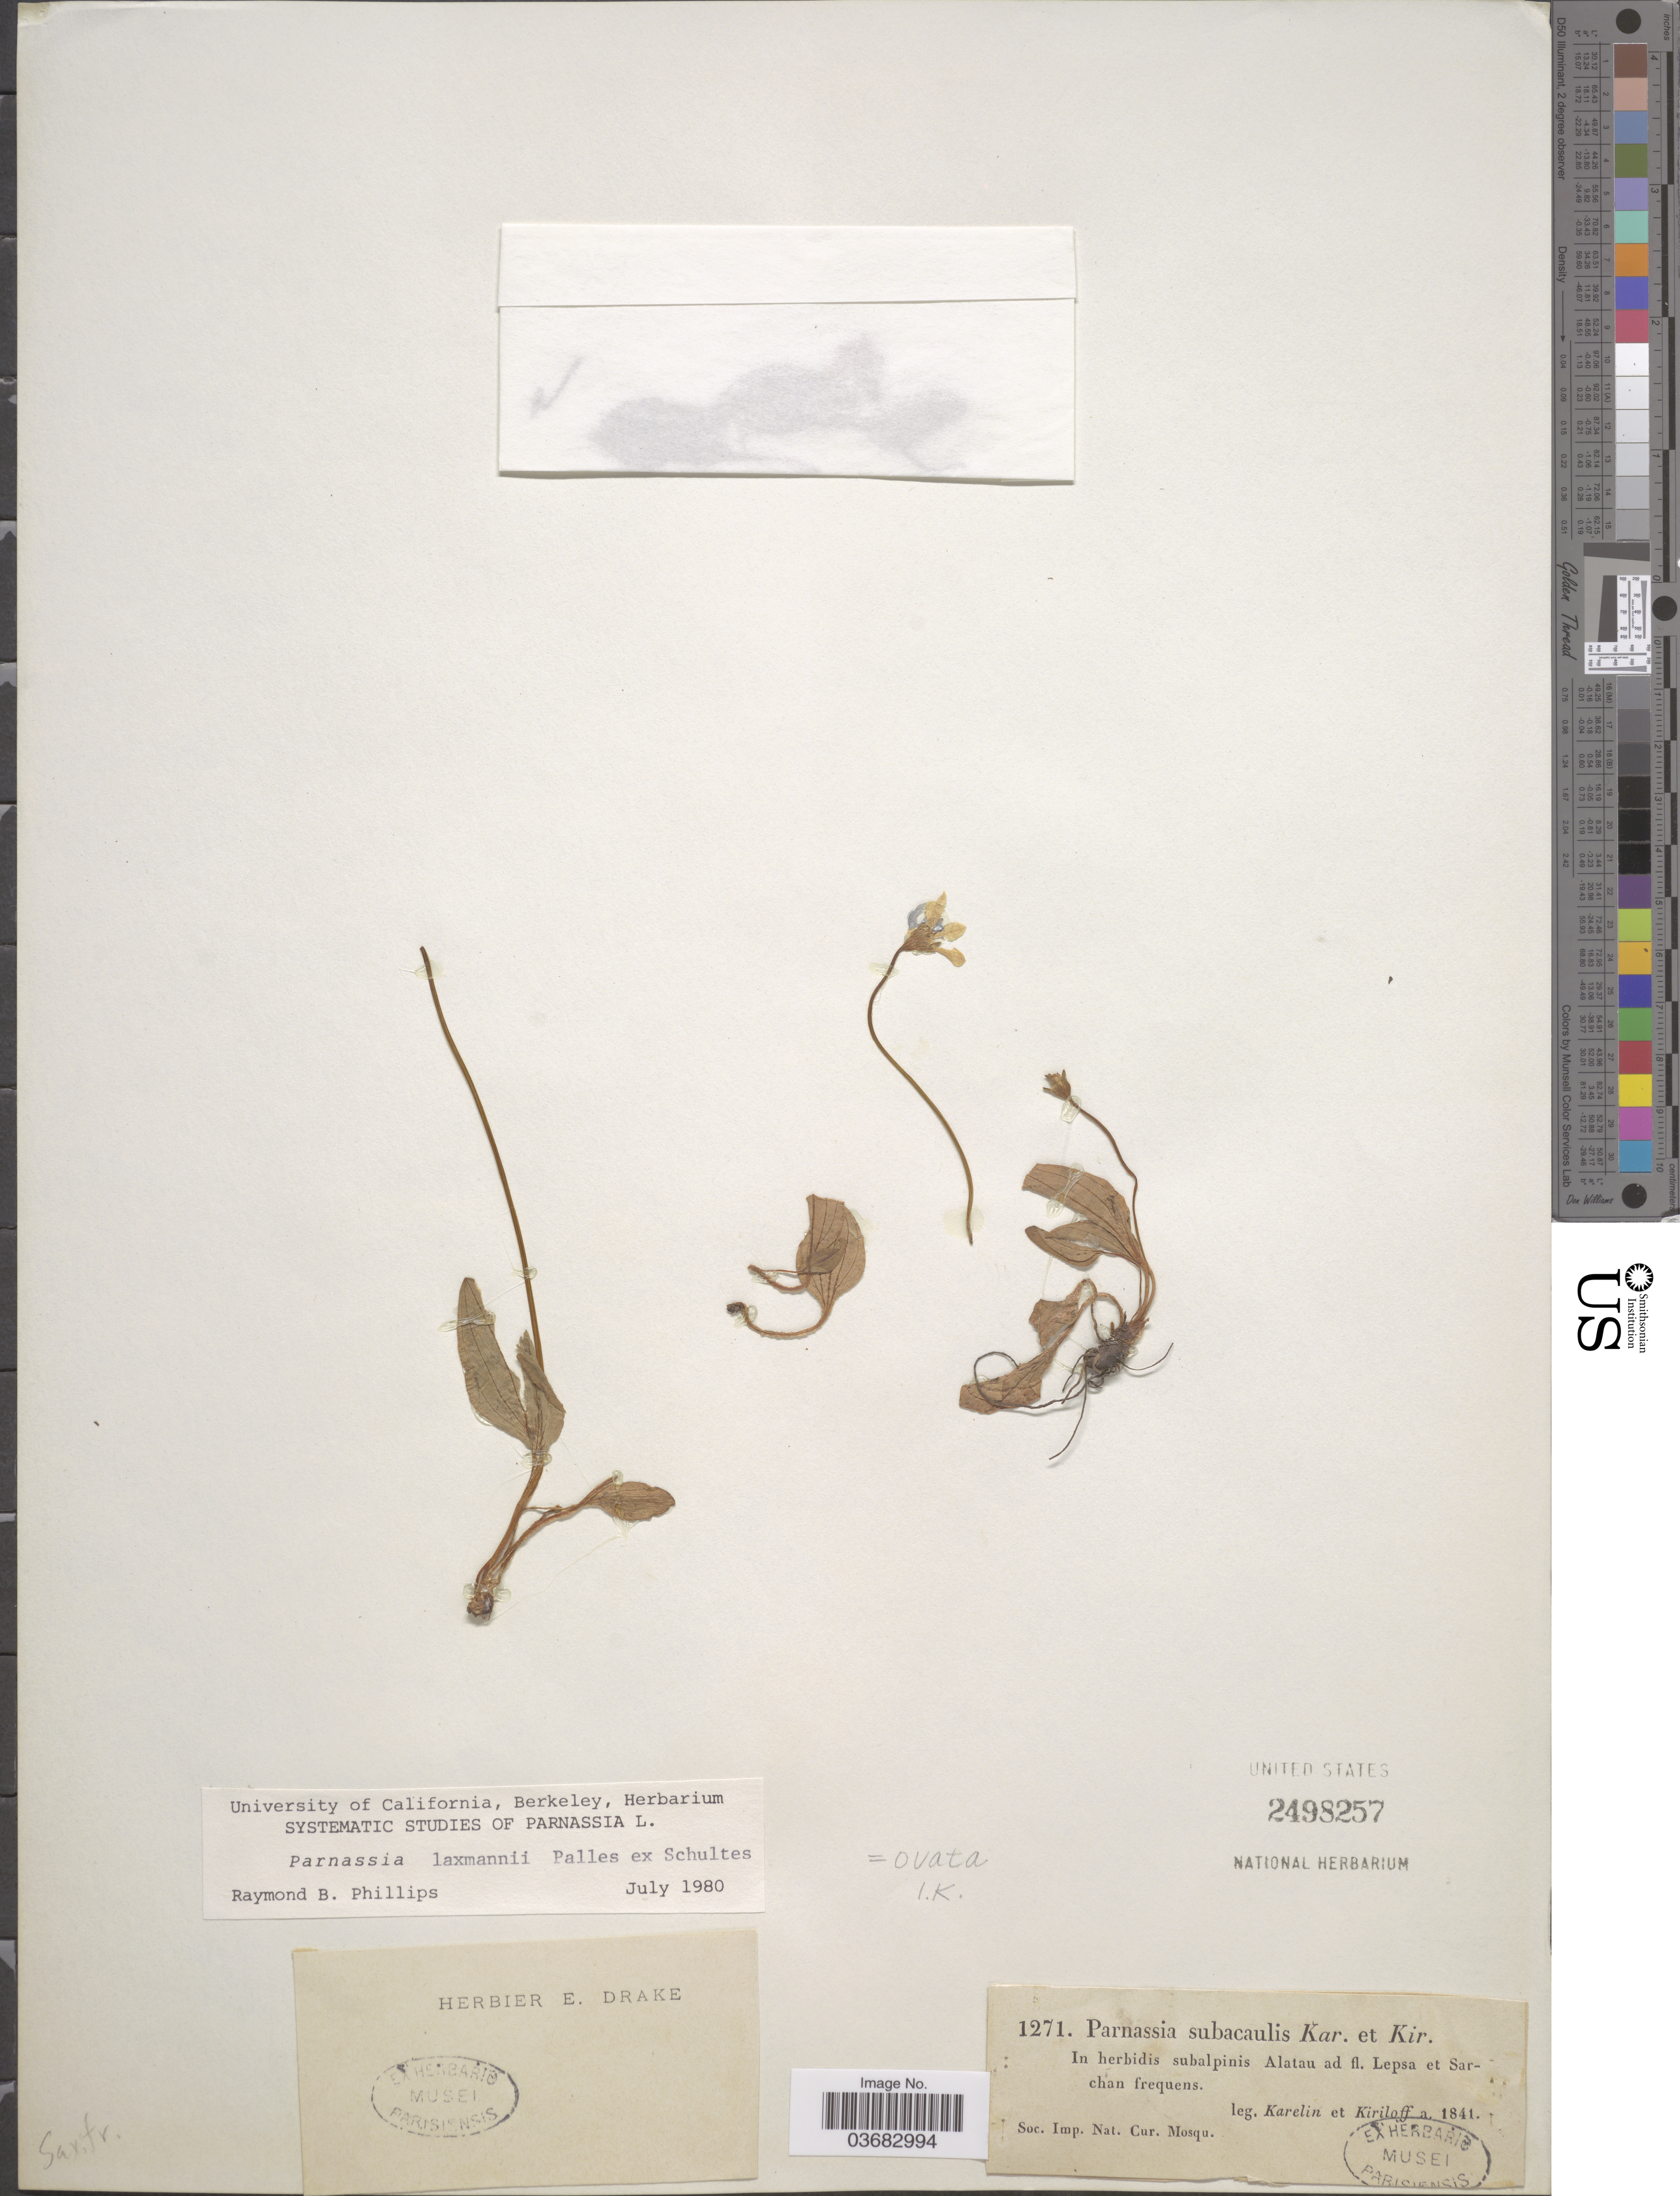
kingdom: Plantae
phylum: Tracheophyta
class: Magnoliopsida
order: Celastrales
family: Parnassiaceae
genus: Parnassia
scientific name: Parnassia laxmanni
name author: Pall. ex Schult.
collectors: Karelin & Kiriloff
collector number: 1271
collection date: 1841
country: Kazakhstan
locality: In herbidis subalpinis Alatau ad fl. Lepsa et Sarchan frequens.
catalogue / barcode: US 2498257